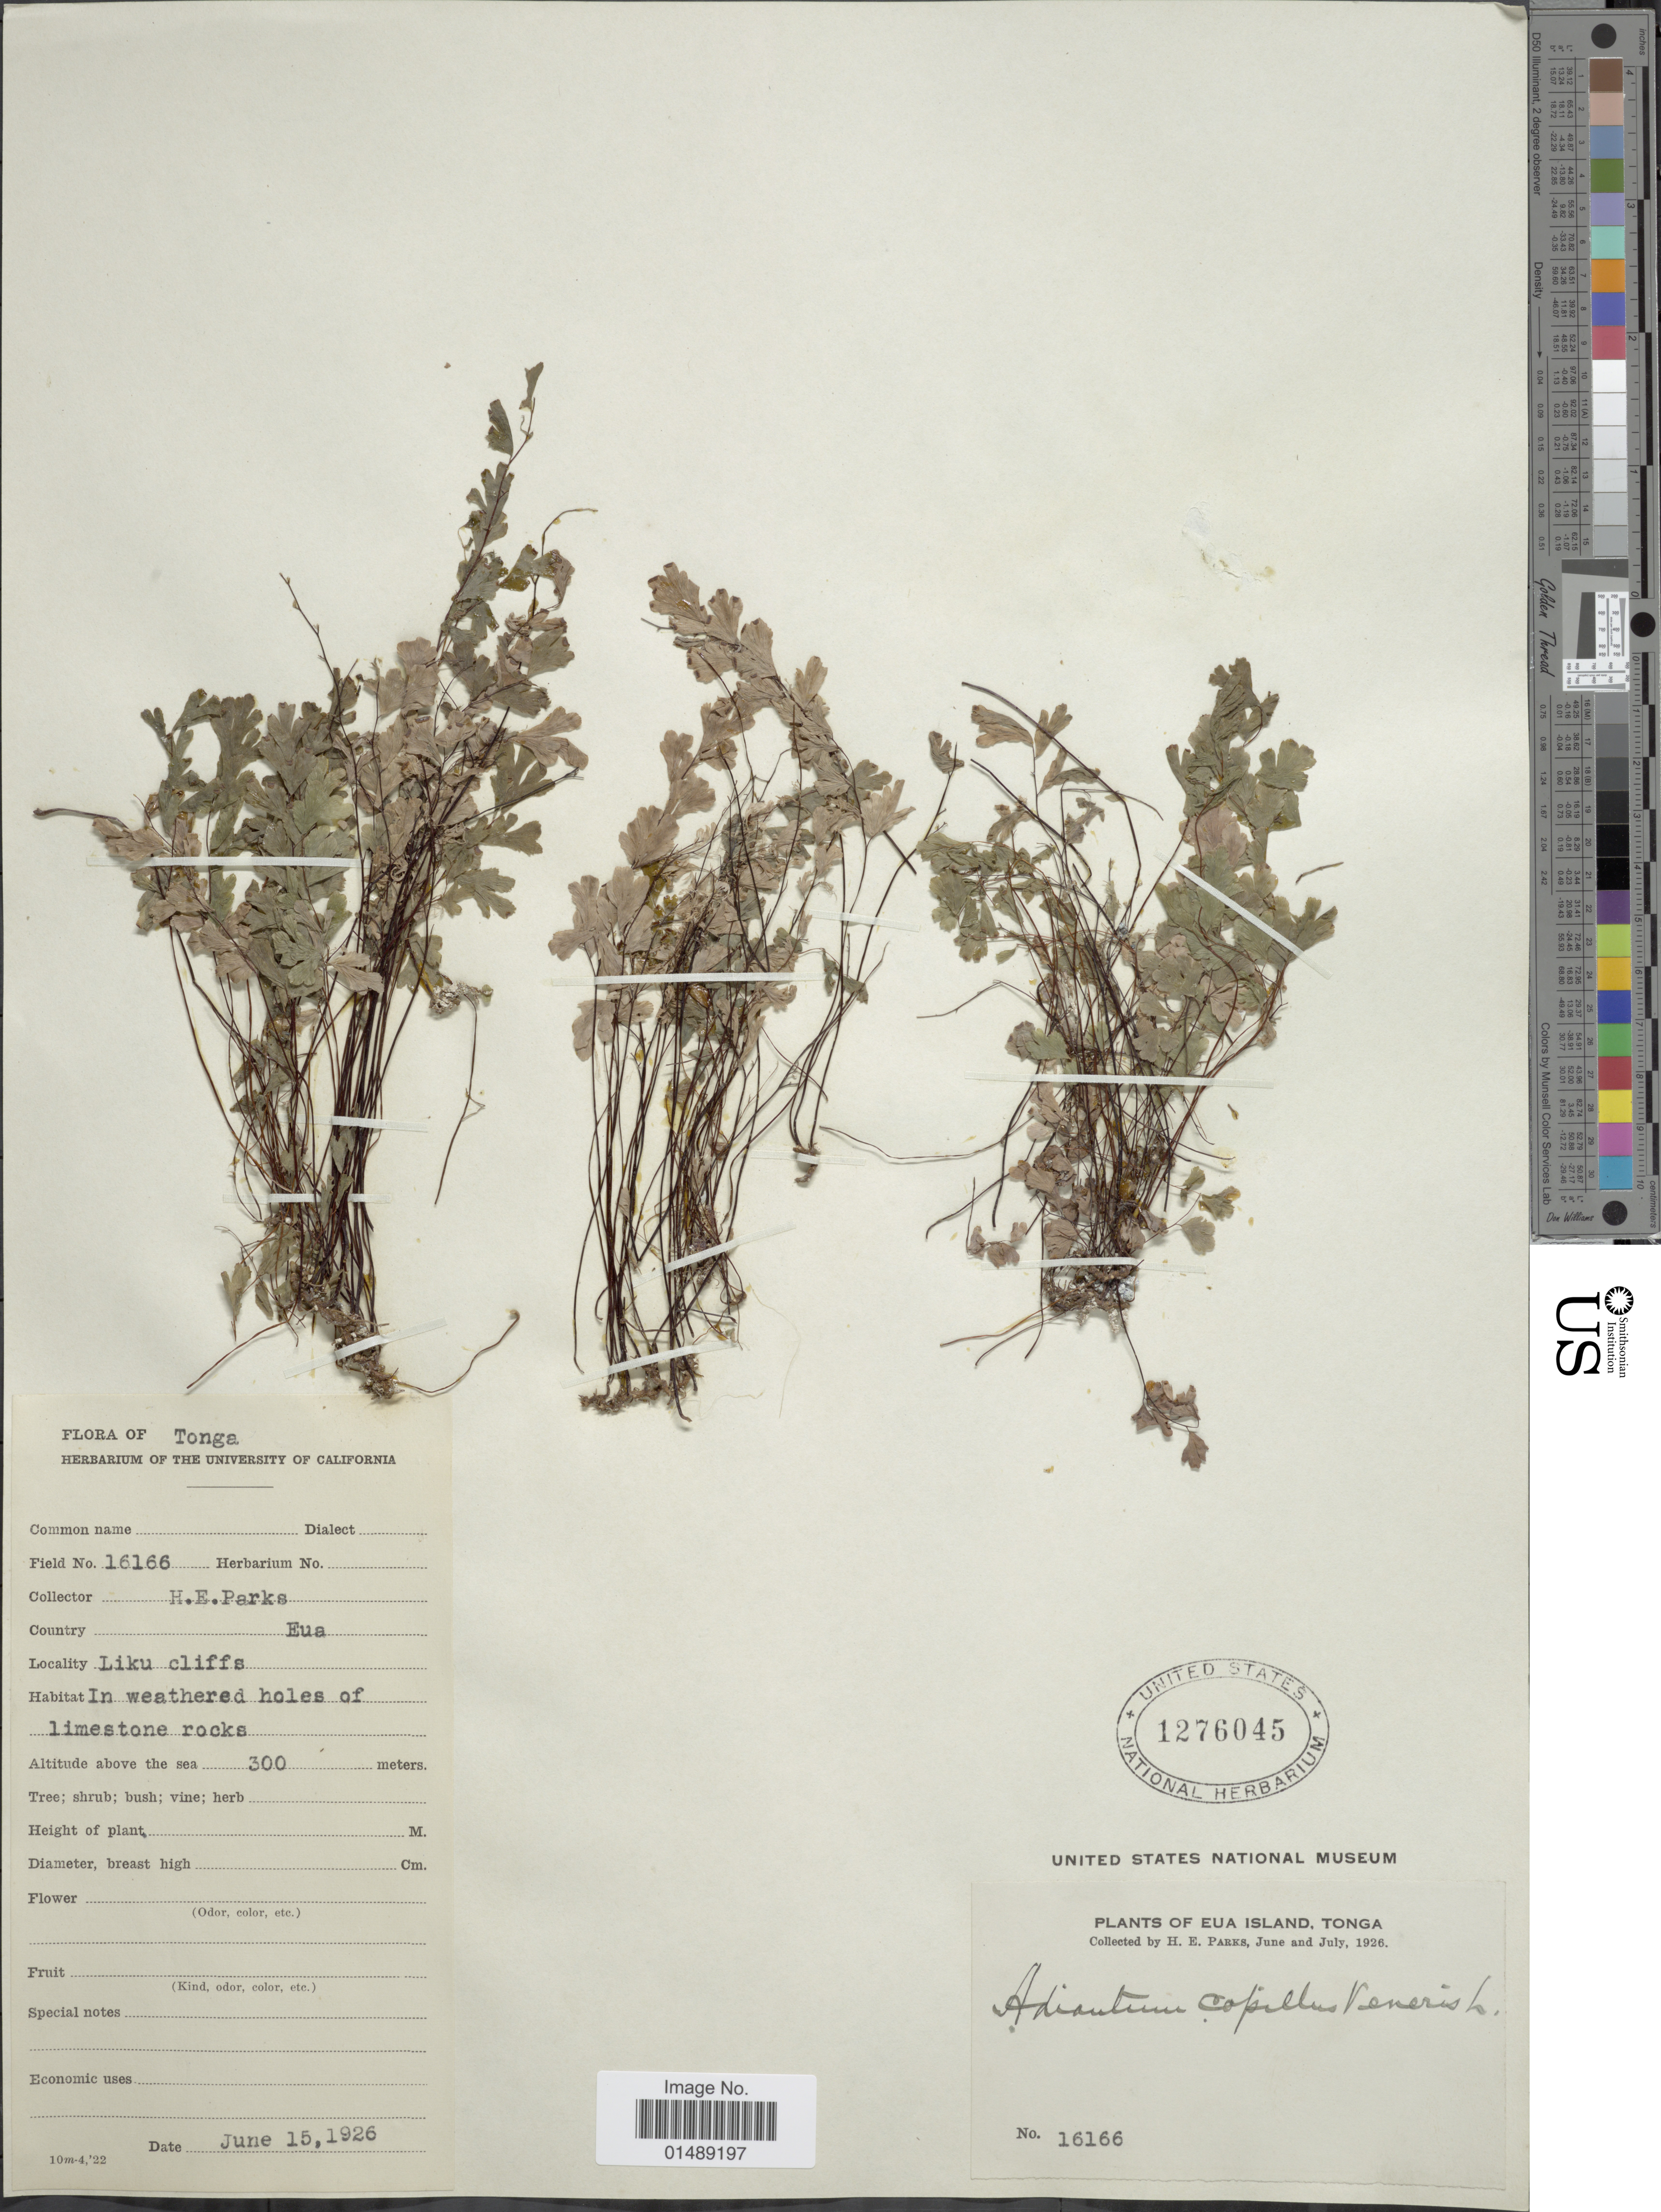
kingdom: Plantae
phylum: Tracheophyta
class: Polypodiopsida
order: Polypodiales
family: Pteridaceae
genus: Adiantum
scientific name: Adiantum capillus-veneris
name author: L.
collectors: H. E. Parks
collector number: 16166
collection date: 1926-06-15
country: Tonga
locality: Eua Island, Tonga, Liku cliffs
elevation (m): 300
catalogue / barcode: US 1276045